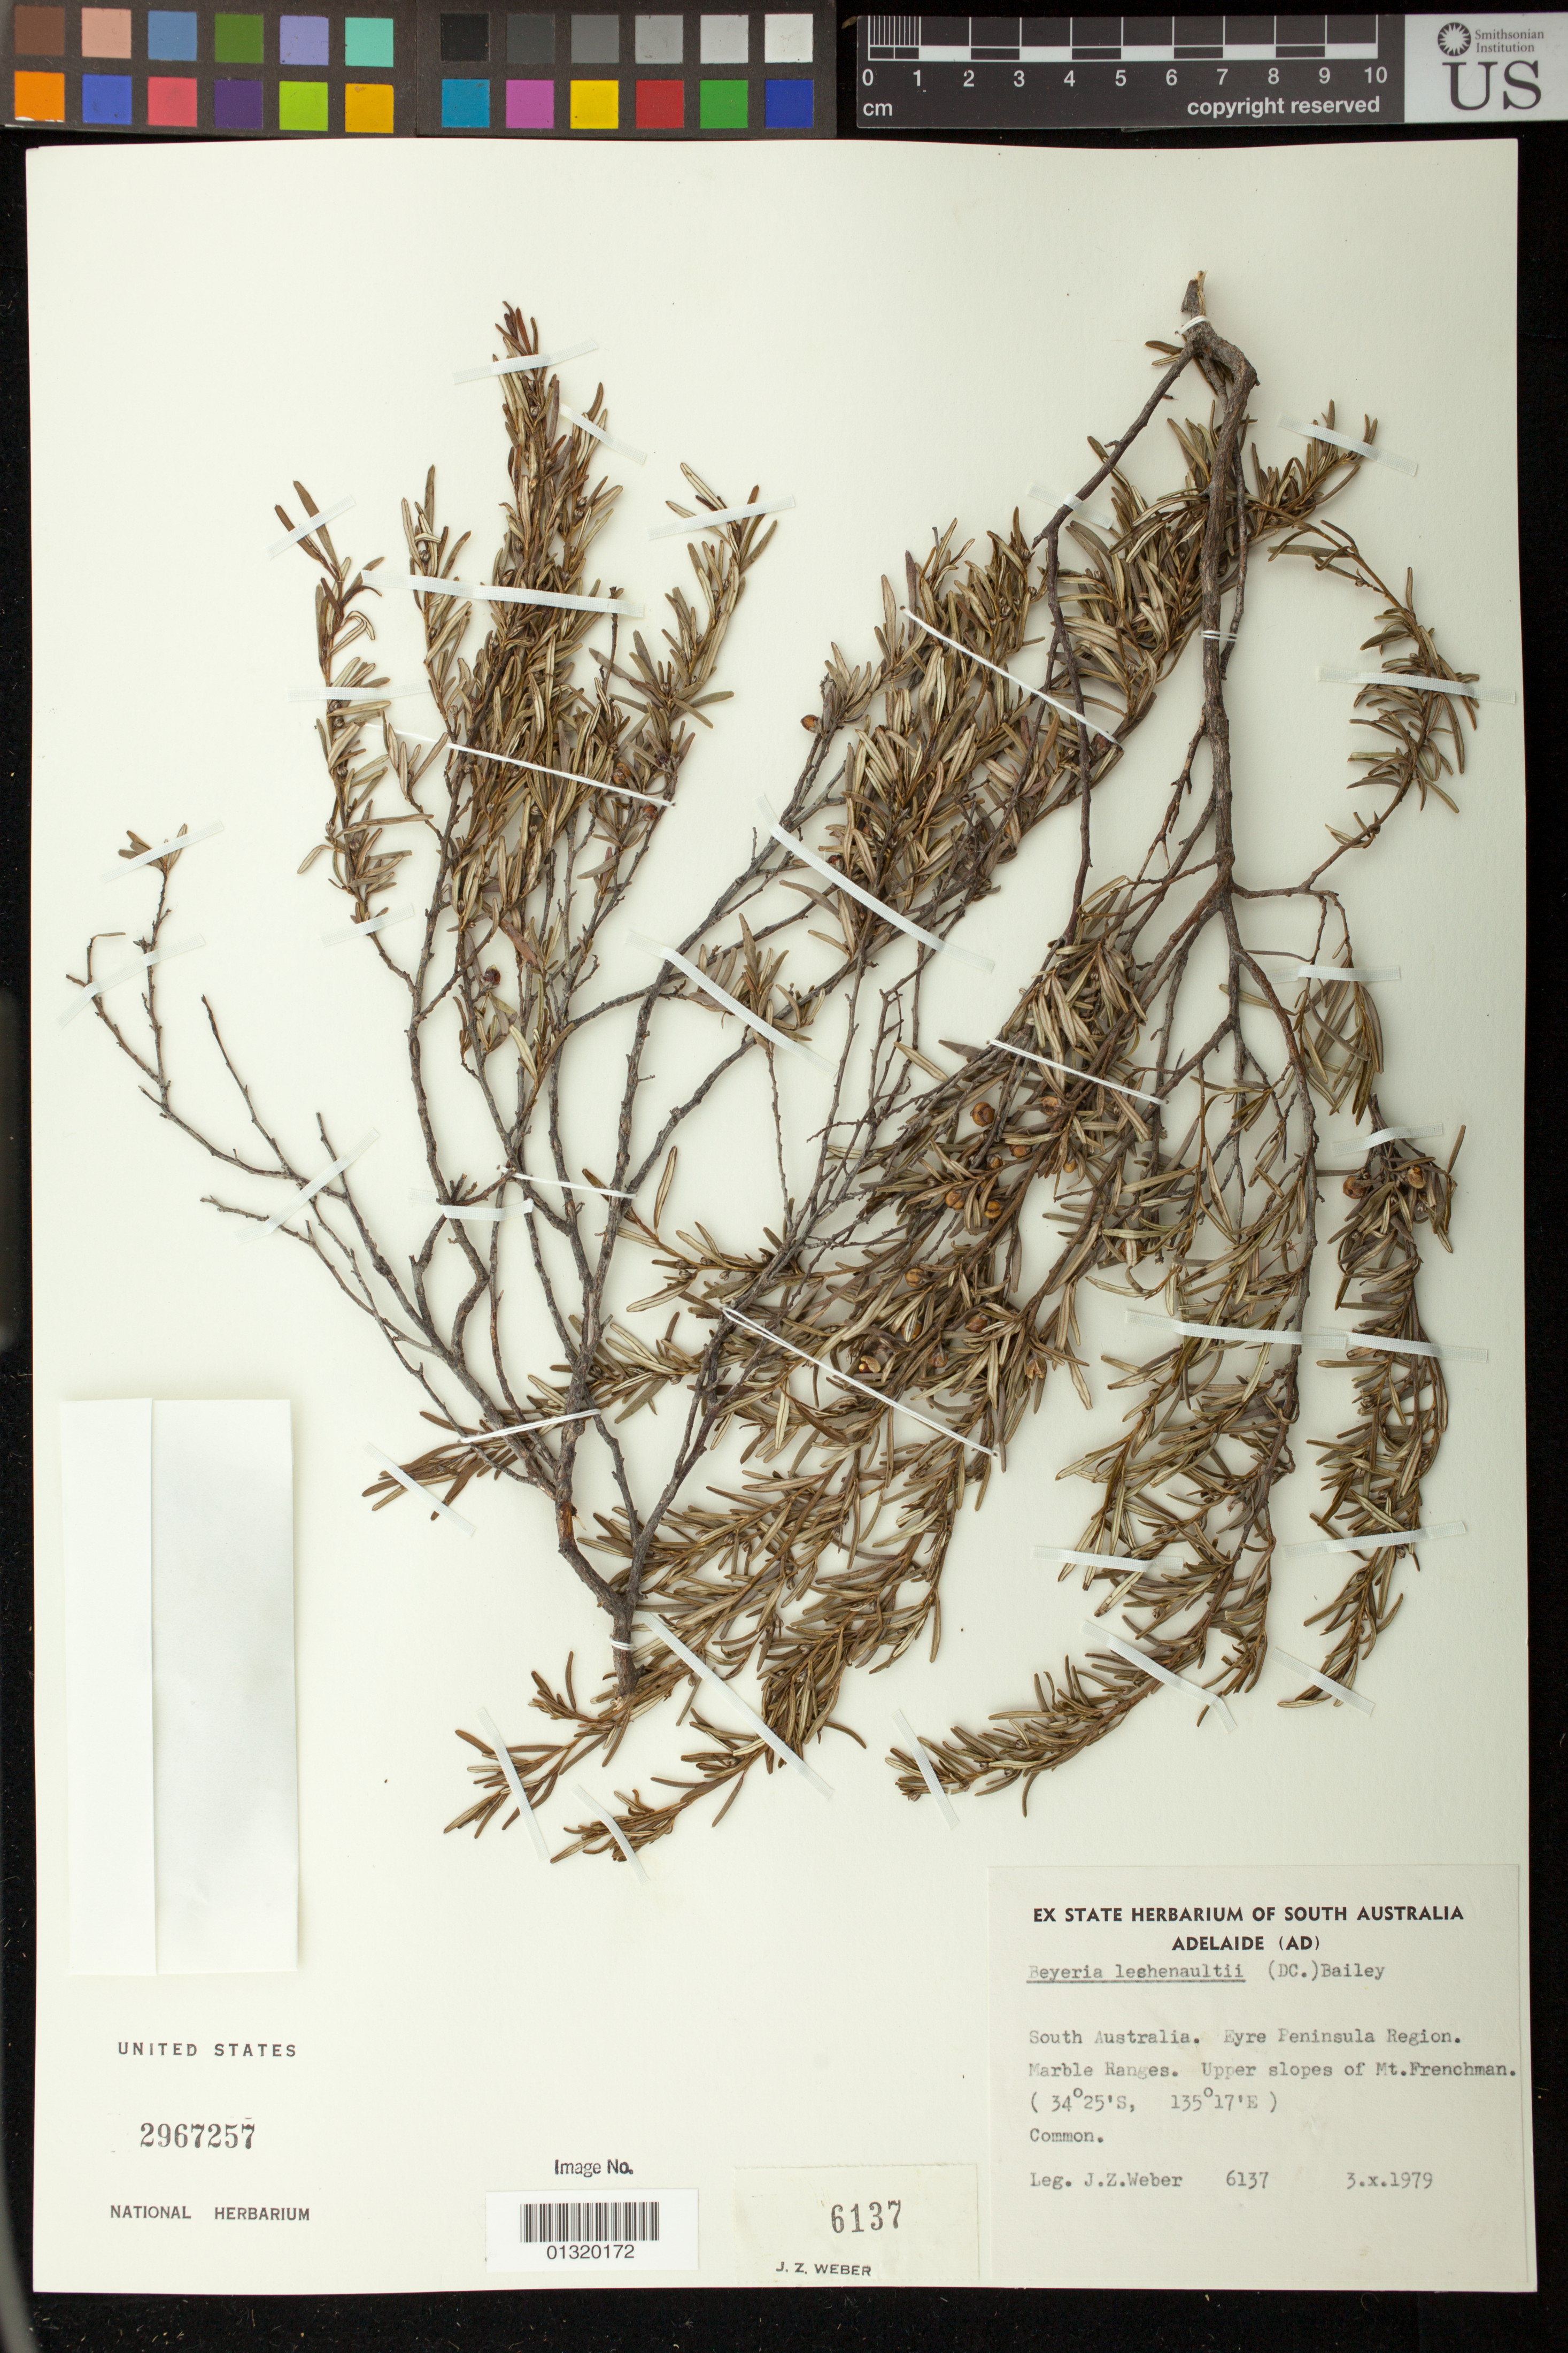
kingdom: Plantae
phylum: Tracheophyta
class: Magnoliopsida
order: Malpighiales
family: Euphorbiaceae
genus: Beyeria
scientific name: Beyeria leschenaultii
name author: (DC.) Baill.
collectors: J.Z. Weber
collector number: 6137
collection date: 1979-03-10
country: Australia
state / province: South Australia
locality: Eyre Peninsula Region; Marble ranges; Upper slope of Mt. Frenchman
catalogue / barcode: US 2967257